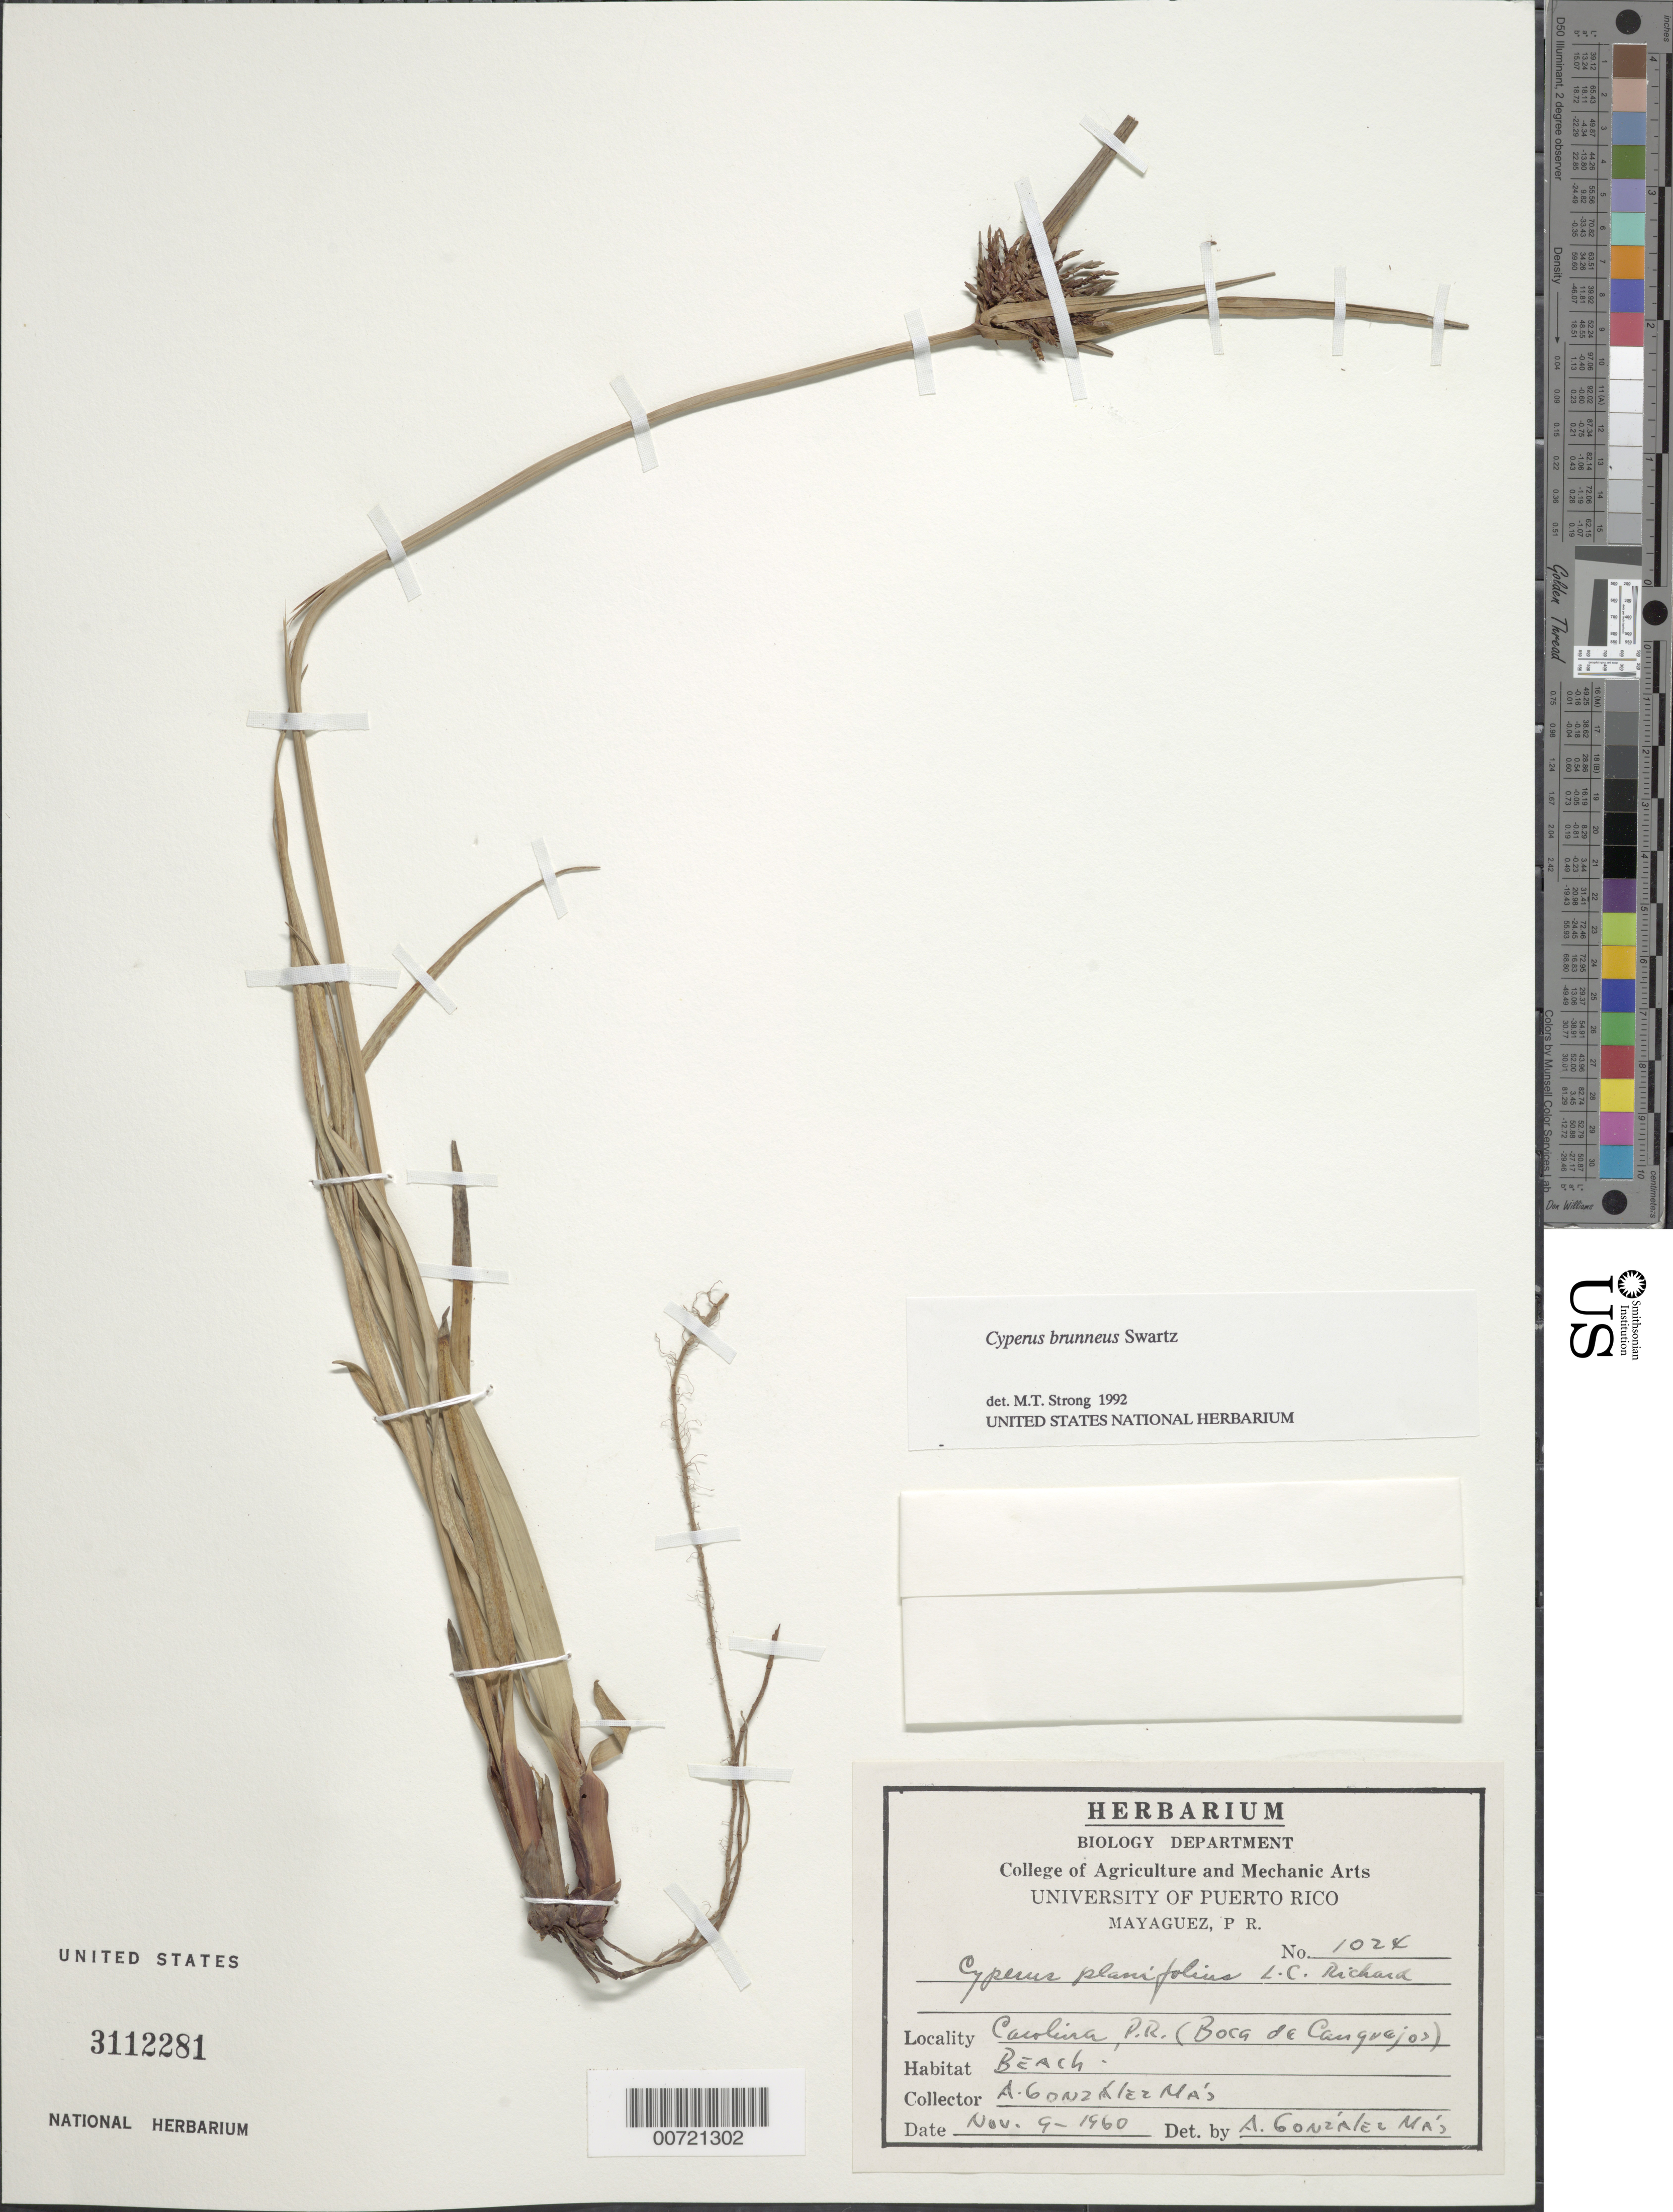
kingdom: Plantae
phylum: Tracheophyta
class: Liliopsida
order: Poales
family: Cyperaceae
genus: Cyperus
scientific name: Cyperus brunneus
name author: Sw.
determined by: Strong, M. T., (US), Smithsonian Institution - National Museum of Natural History (UNITED STATES)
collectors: A. González Más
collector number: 1024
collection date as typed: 09 Nov 1960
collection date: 1960-11-09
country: Puerto Rico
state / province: Carolina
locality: Carolina: Boca de Cangrejos.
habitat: Beach.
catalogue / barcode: US 3112281